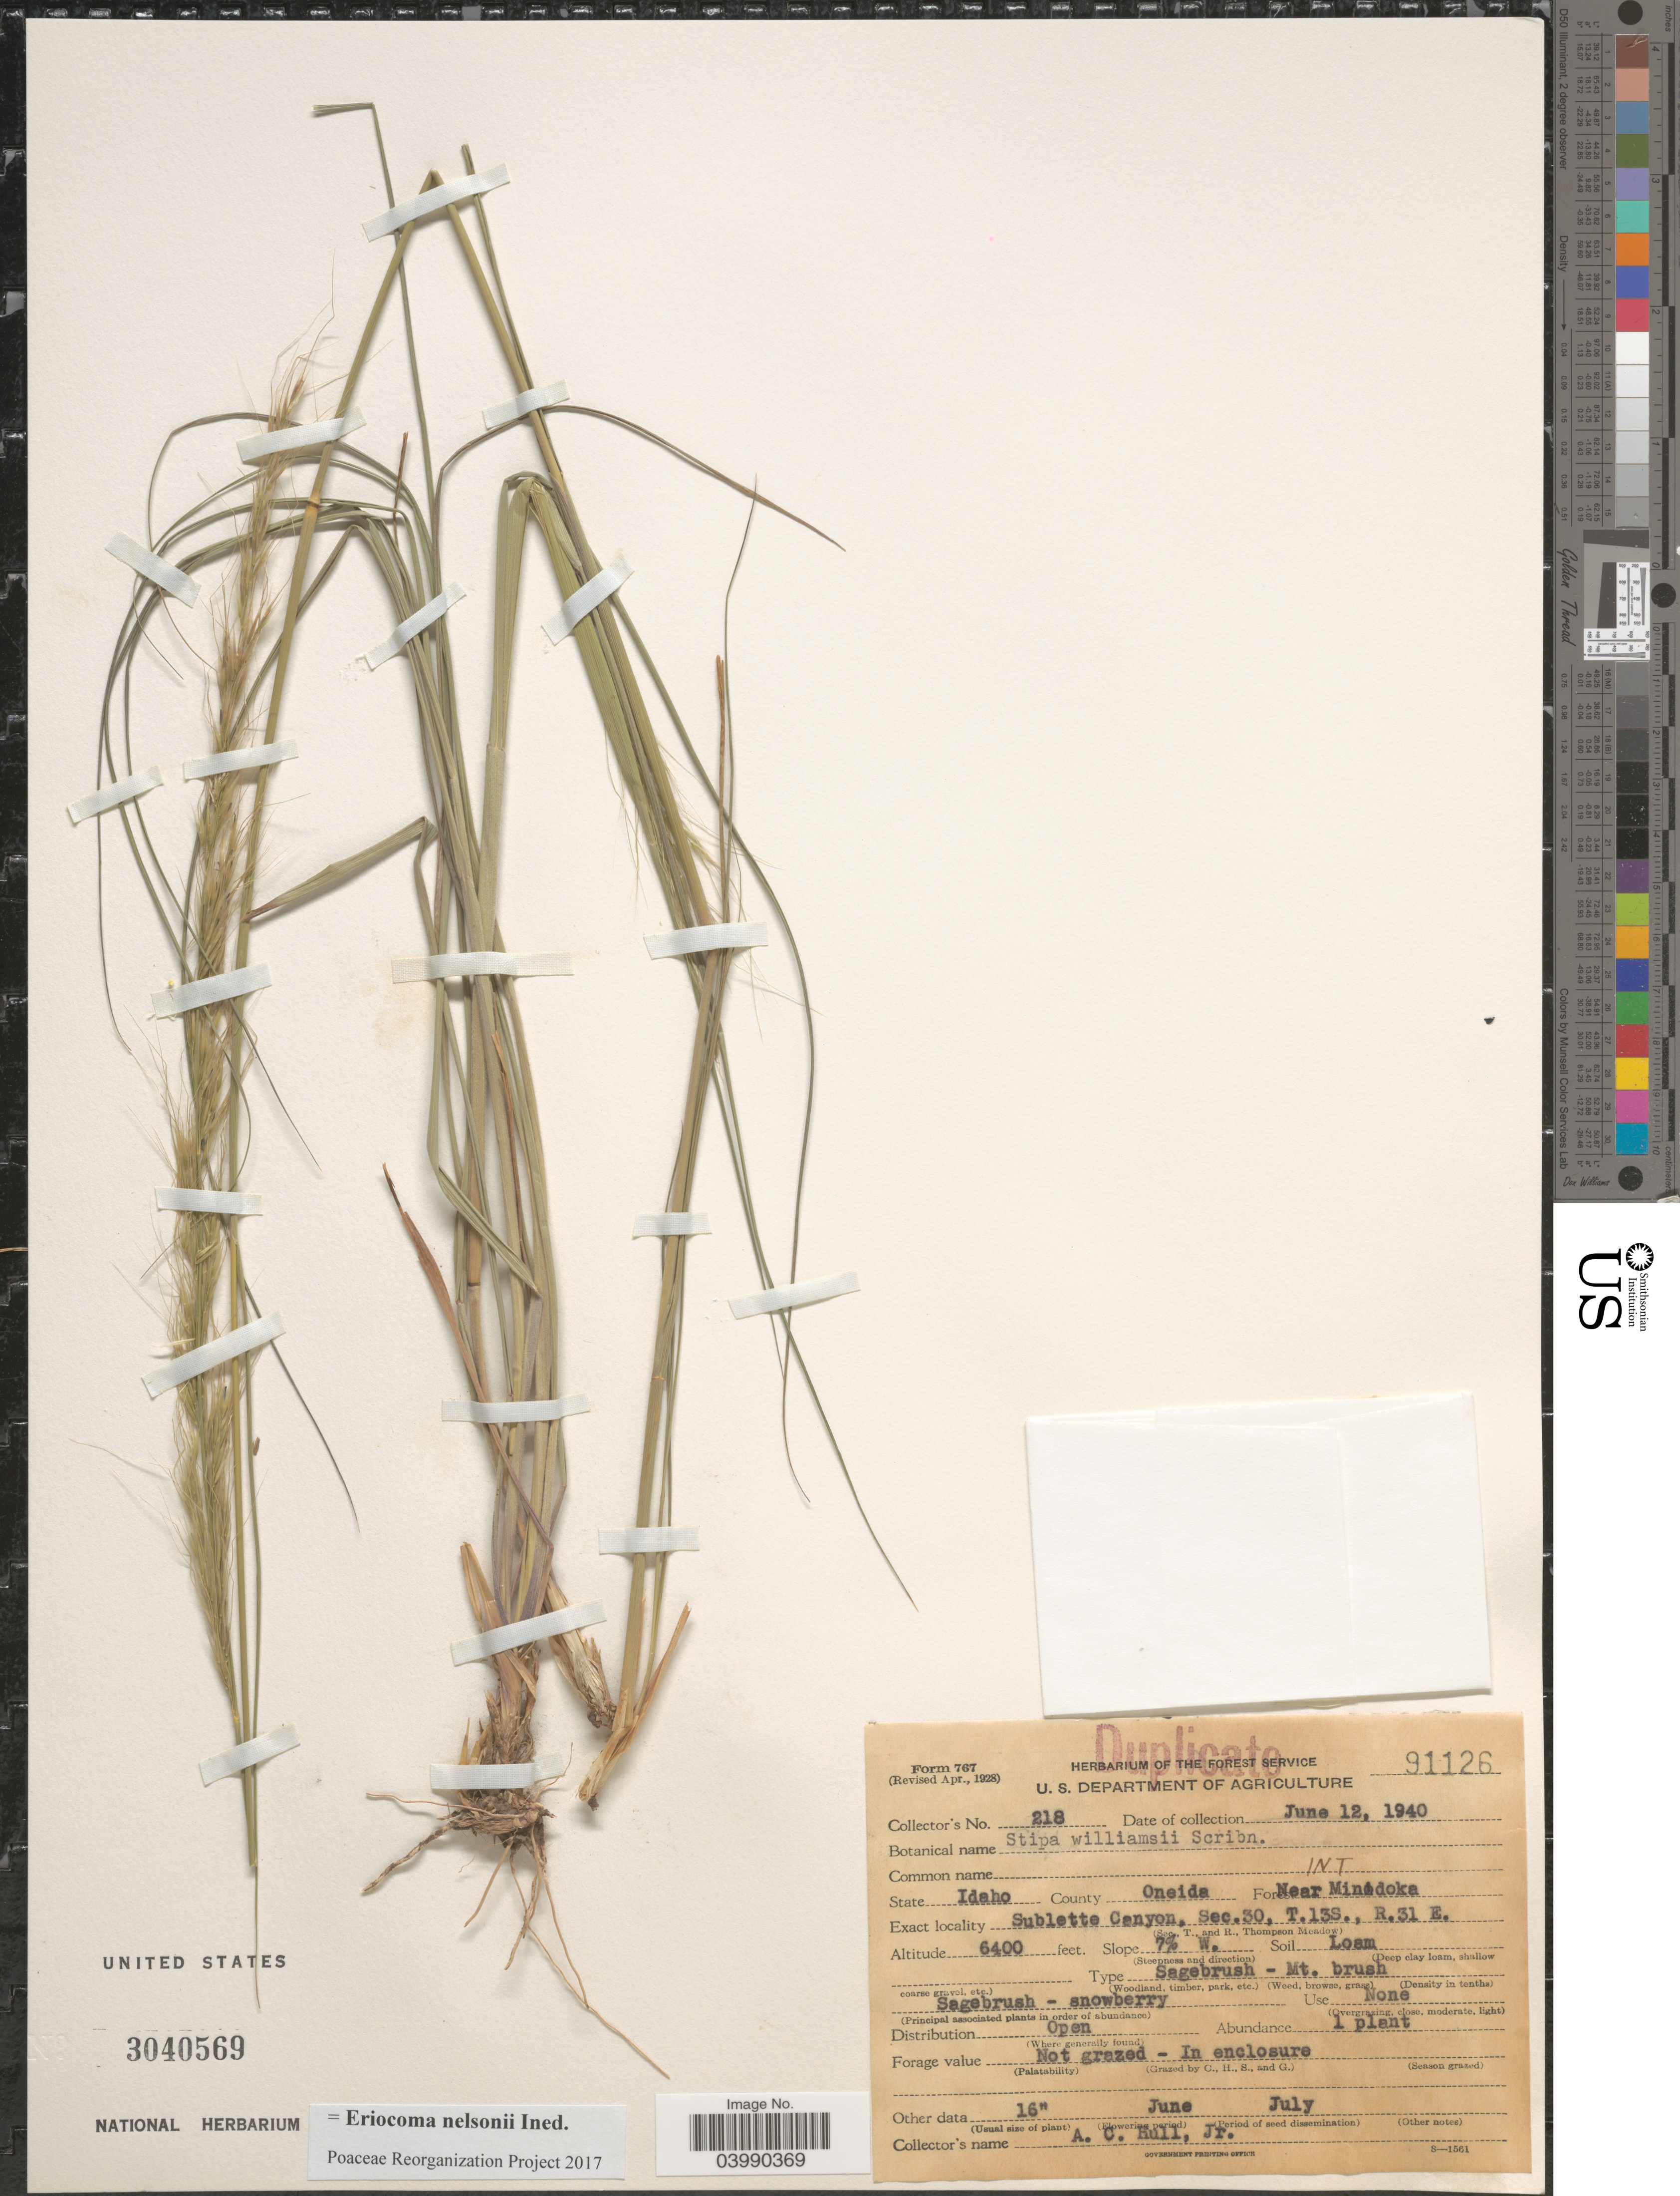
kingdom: Plantae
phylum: Tracheophyta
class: Liliopsida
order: Poales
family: Poaceae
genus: Eriocoma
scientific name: Eriocoma nelsonii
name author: (Scribn.) Romasch.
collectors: A. Hull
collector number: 218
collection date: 1940-06-12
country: United States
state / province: Idaho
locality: County Oneida. Forest Near Minidoka. Sublette Canyon, Sec. 30, T. 13S., R. 31 E.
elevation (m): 1951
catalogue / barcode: US 3040569